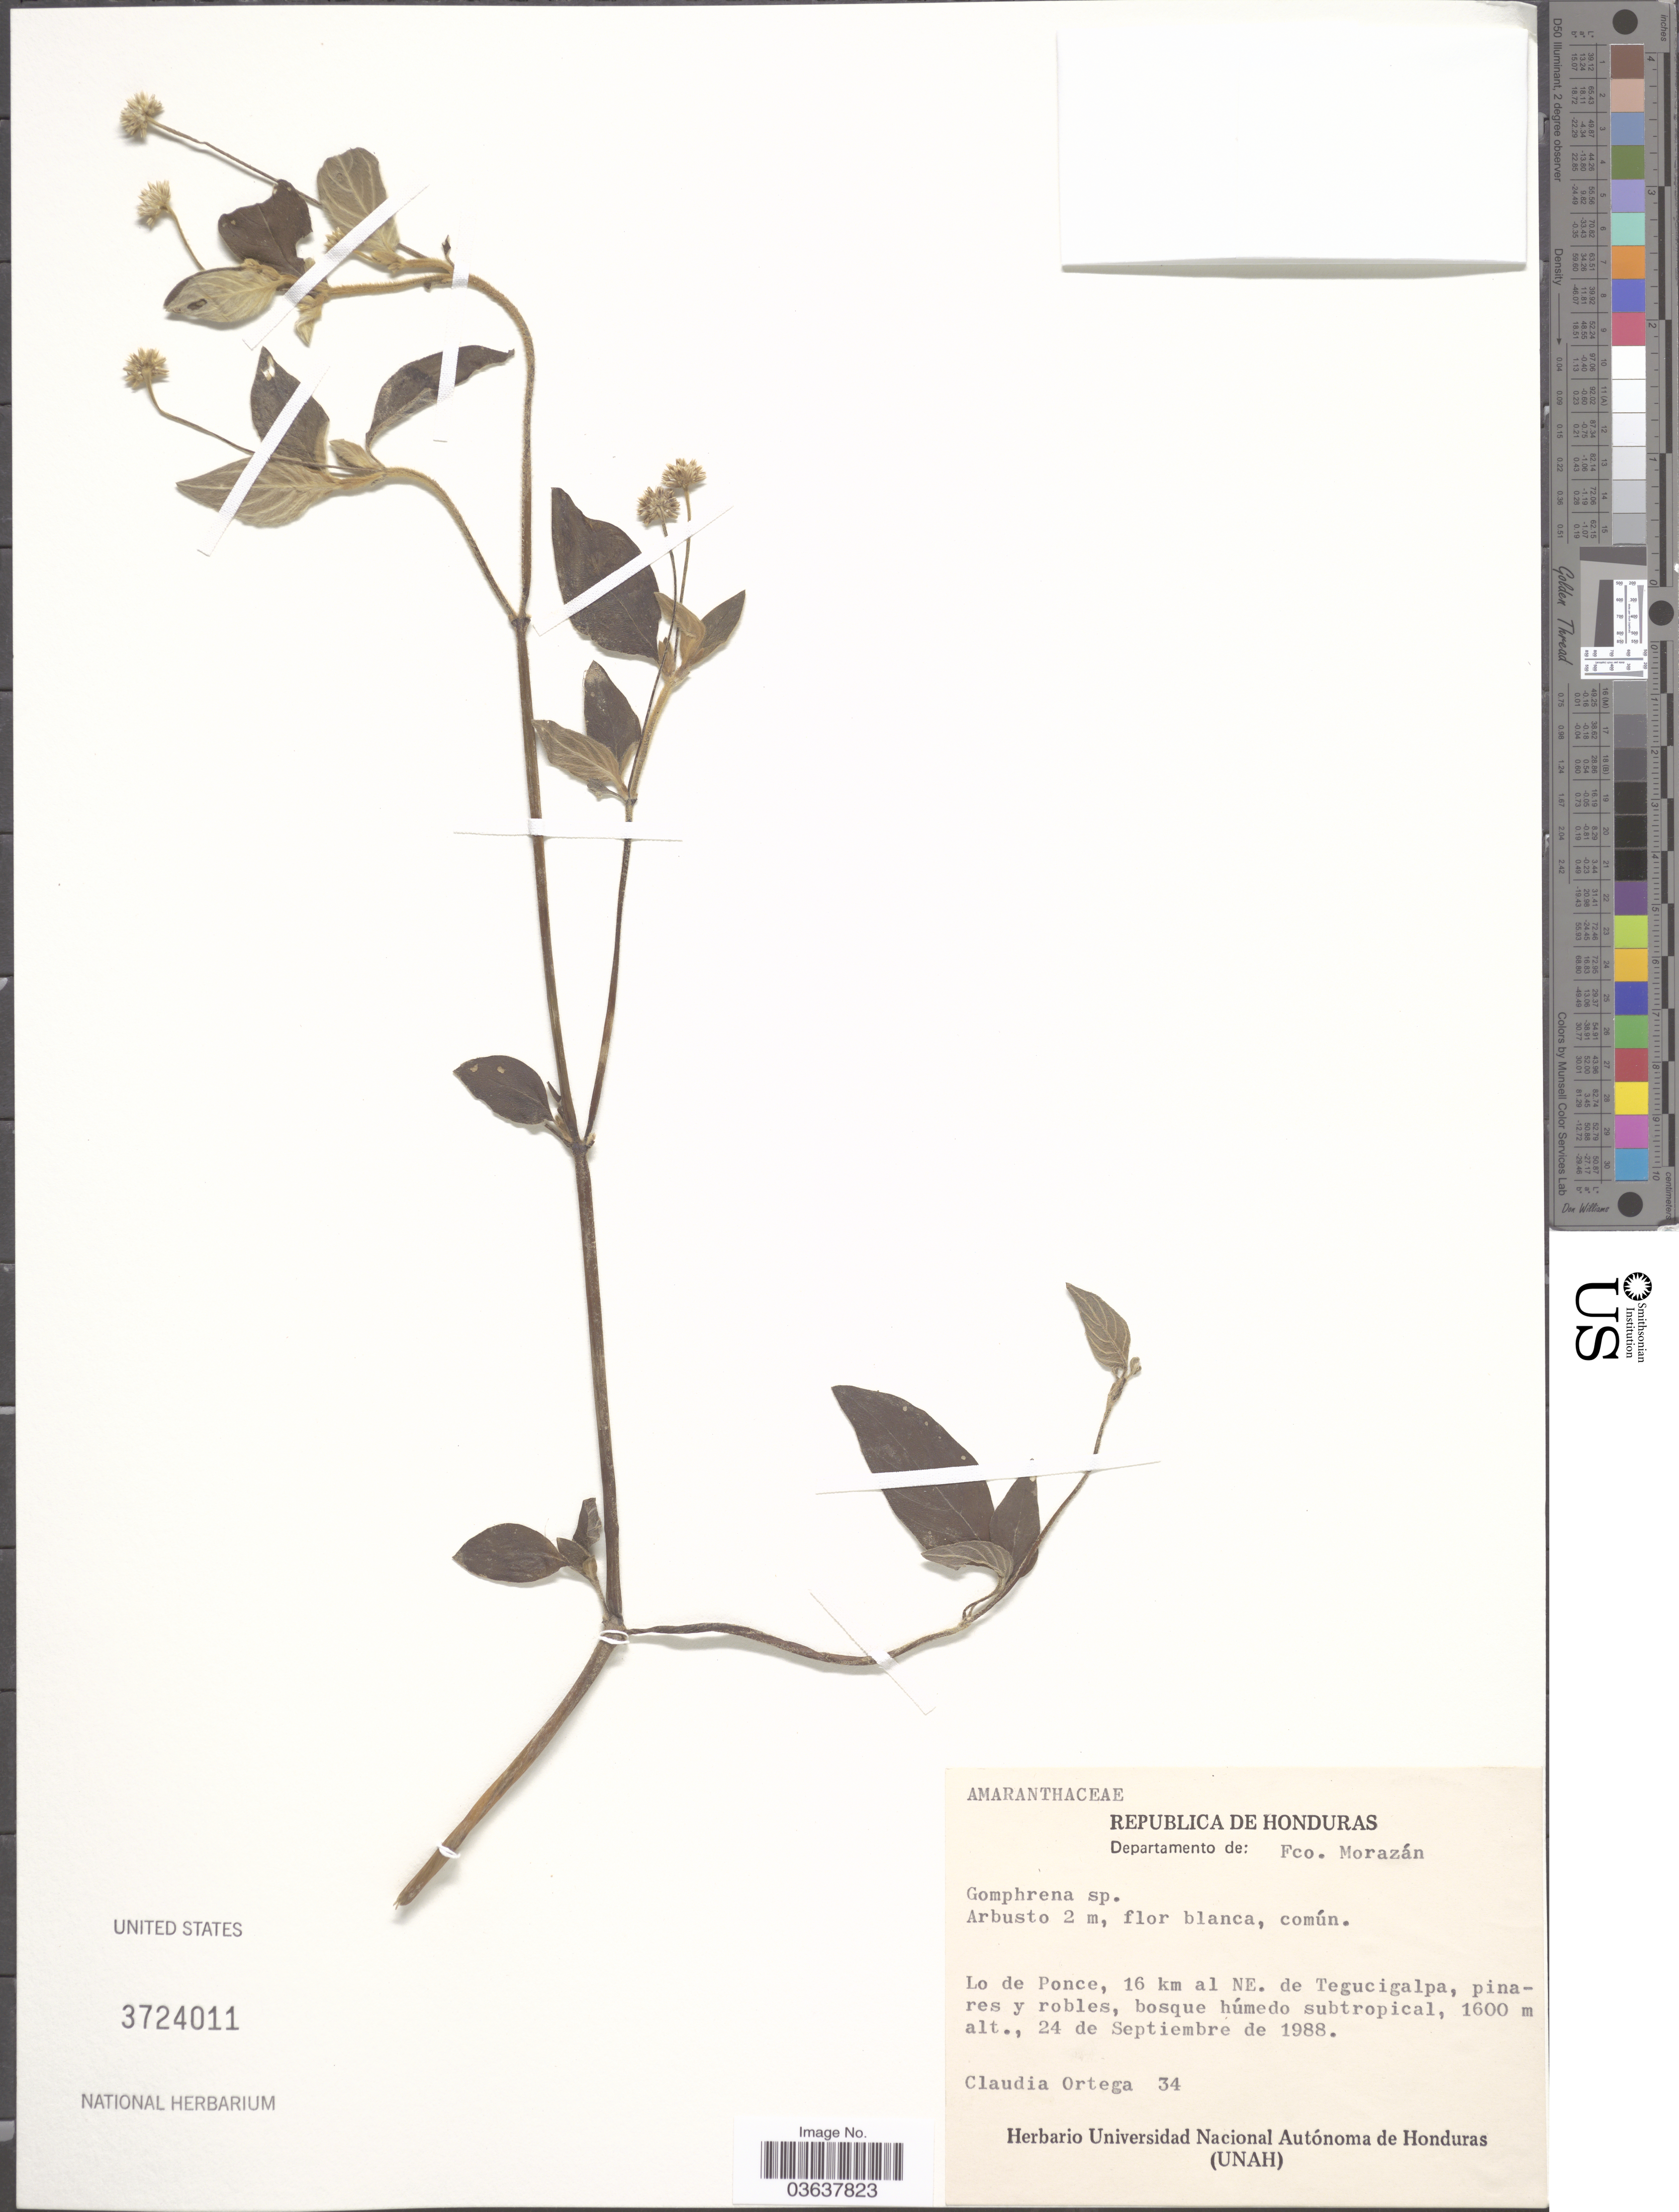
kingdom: Plantae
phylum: Tracheophyta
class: Magnoliopsida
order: Caryophyllales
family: Amaranthaceae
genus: Gomphrena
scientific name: Gomphrena tuerckheimii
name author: Uline & W.L. Bray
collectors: C. Ortega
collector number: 34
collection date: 1988-09-24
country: Honduras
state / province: Fco. Morazán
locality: Departamento de: Fco. Morazán. Lo de Ponce, 16 km al NE. de Tugucigalpa, pinares y robles.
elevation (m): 1600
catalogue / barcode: US 3724011